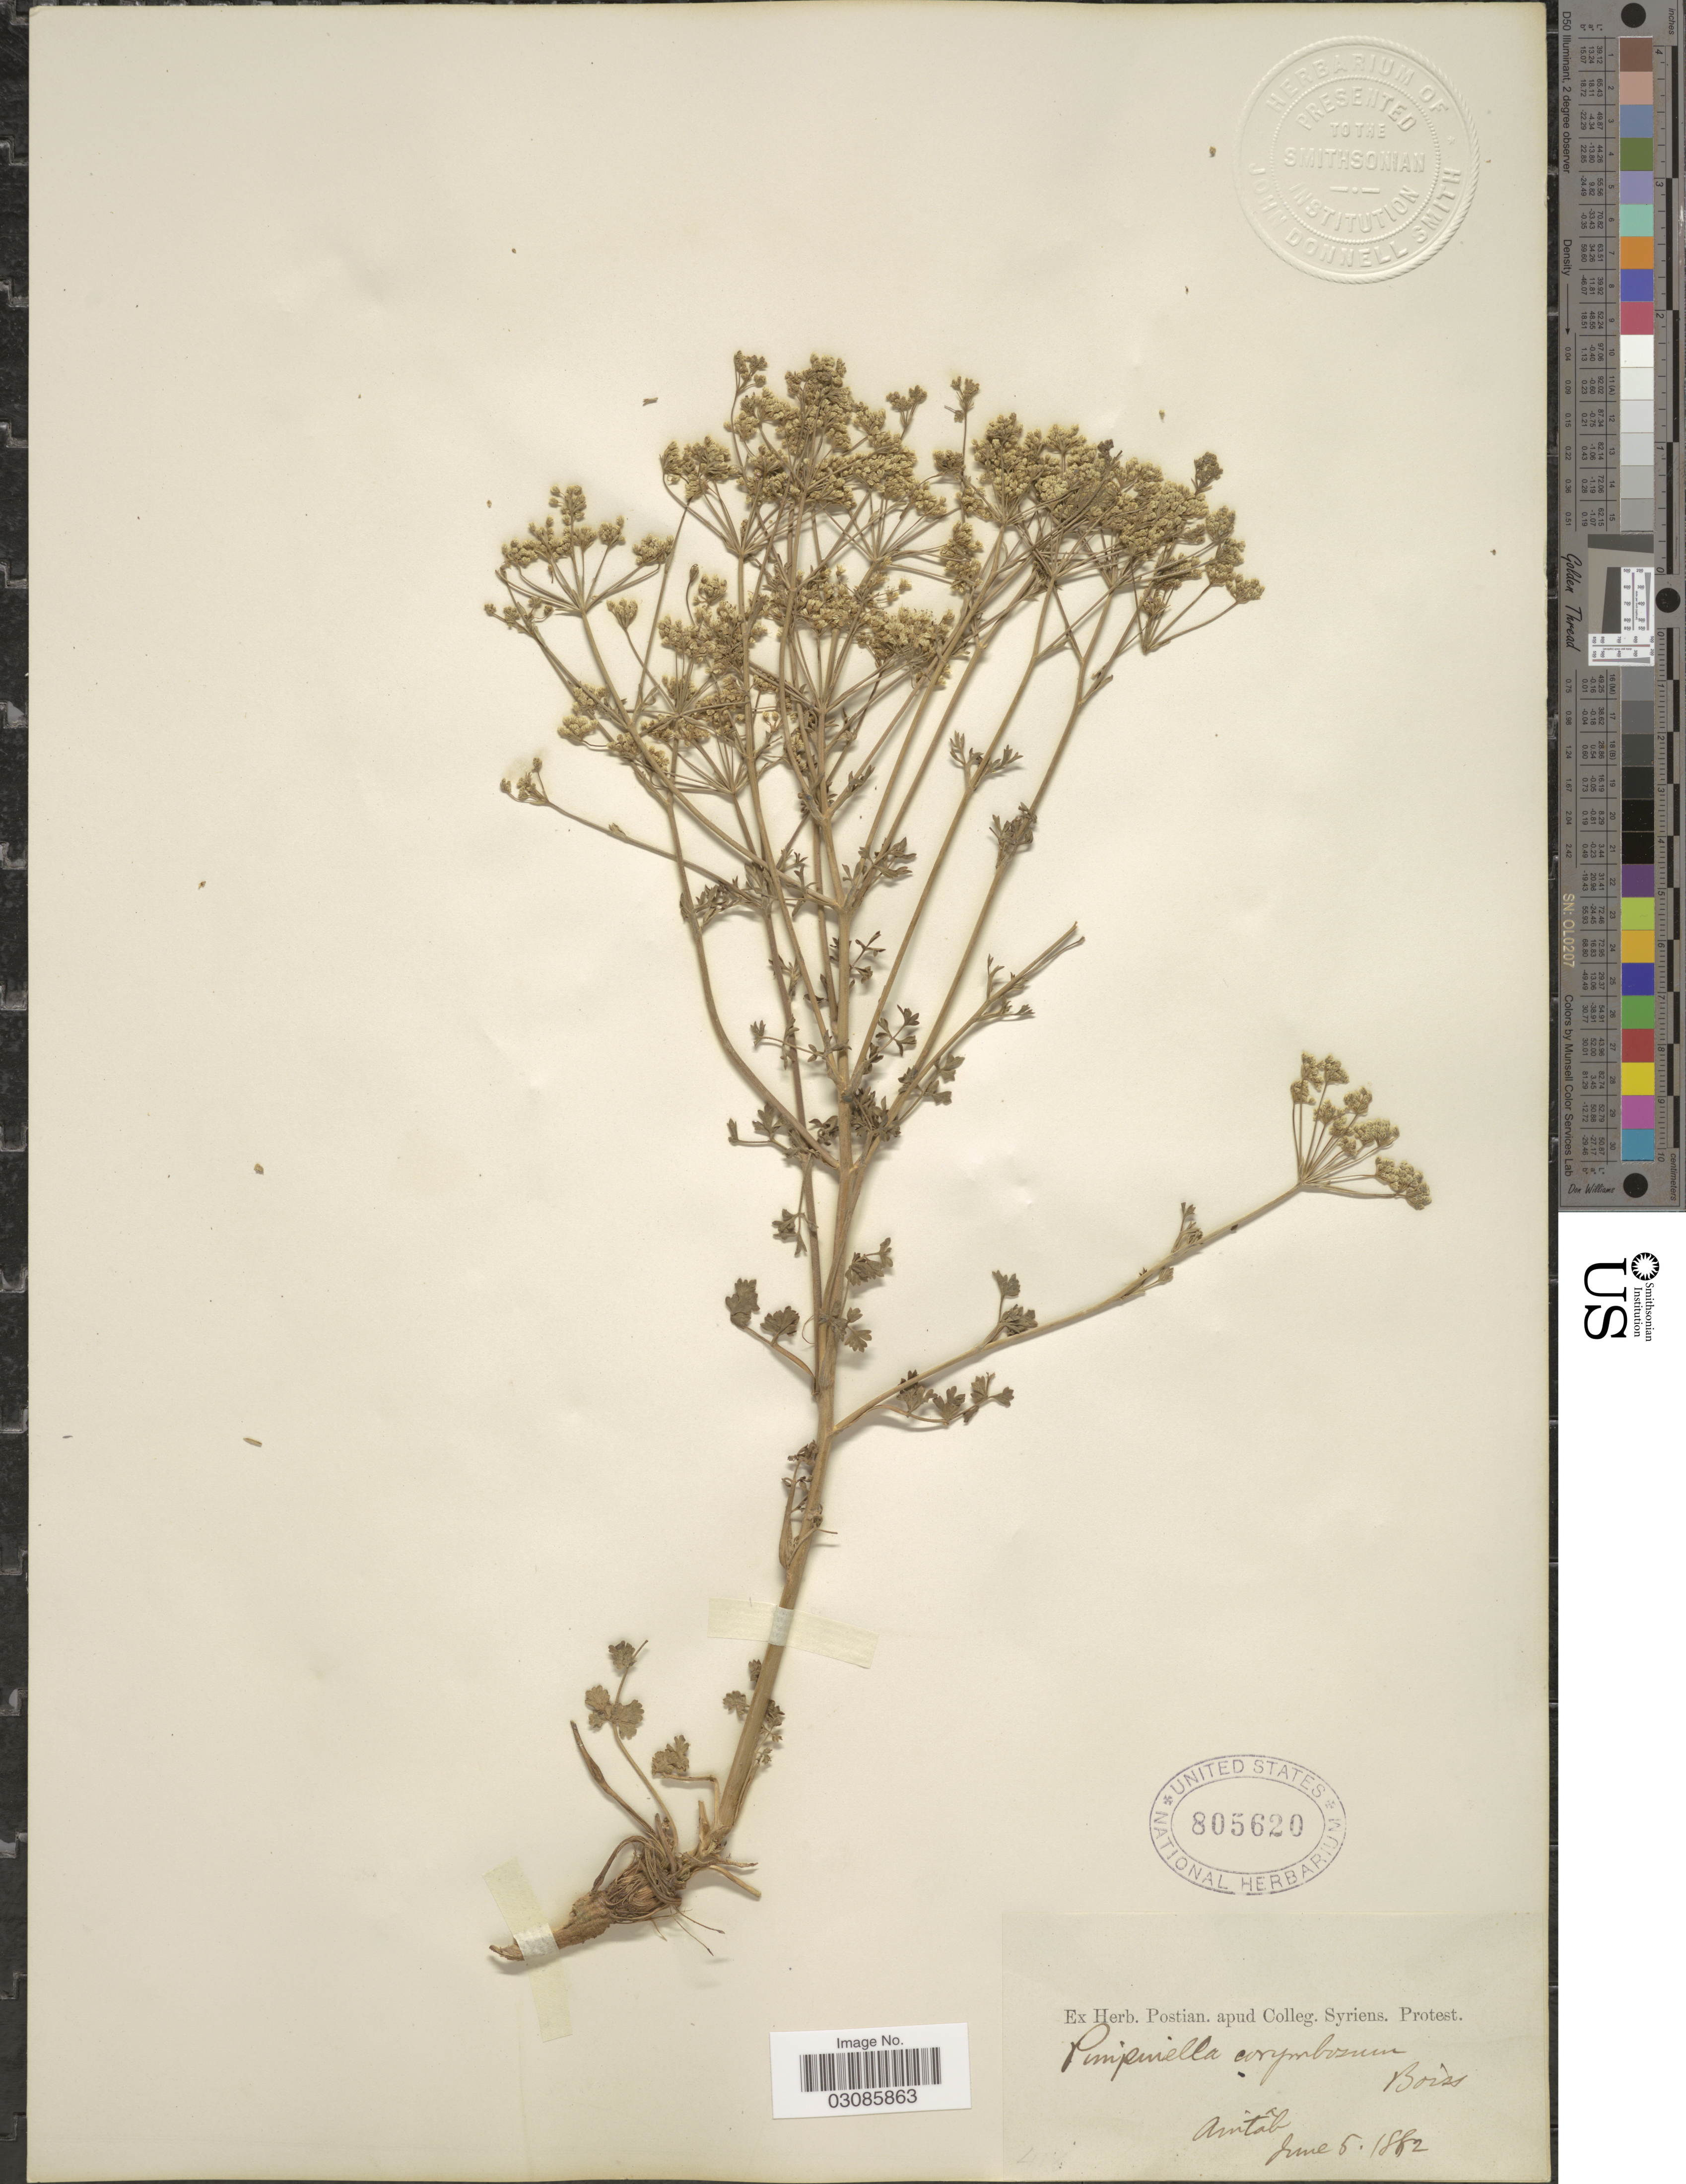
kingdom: Plantae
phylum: Tracheophyta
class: Magnoliopsida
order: Apiales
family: Apiaceae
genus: Pimpinella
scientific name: Pimpinella corymbosa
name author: Boiss.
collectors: ex herb. Postian. apud Colleg. Syriens. Protest. USE "Fannie P. A. Shepard" (10308853) AS PRIMARY COLLECTOR INSTEAD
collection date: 1882-06-05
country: Turkey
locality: Aintab.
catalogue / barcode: US 805620